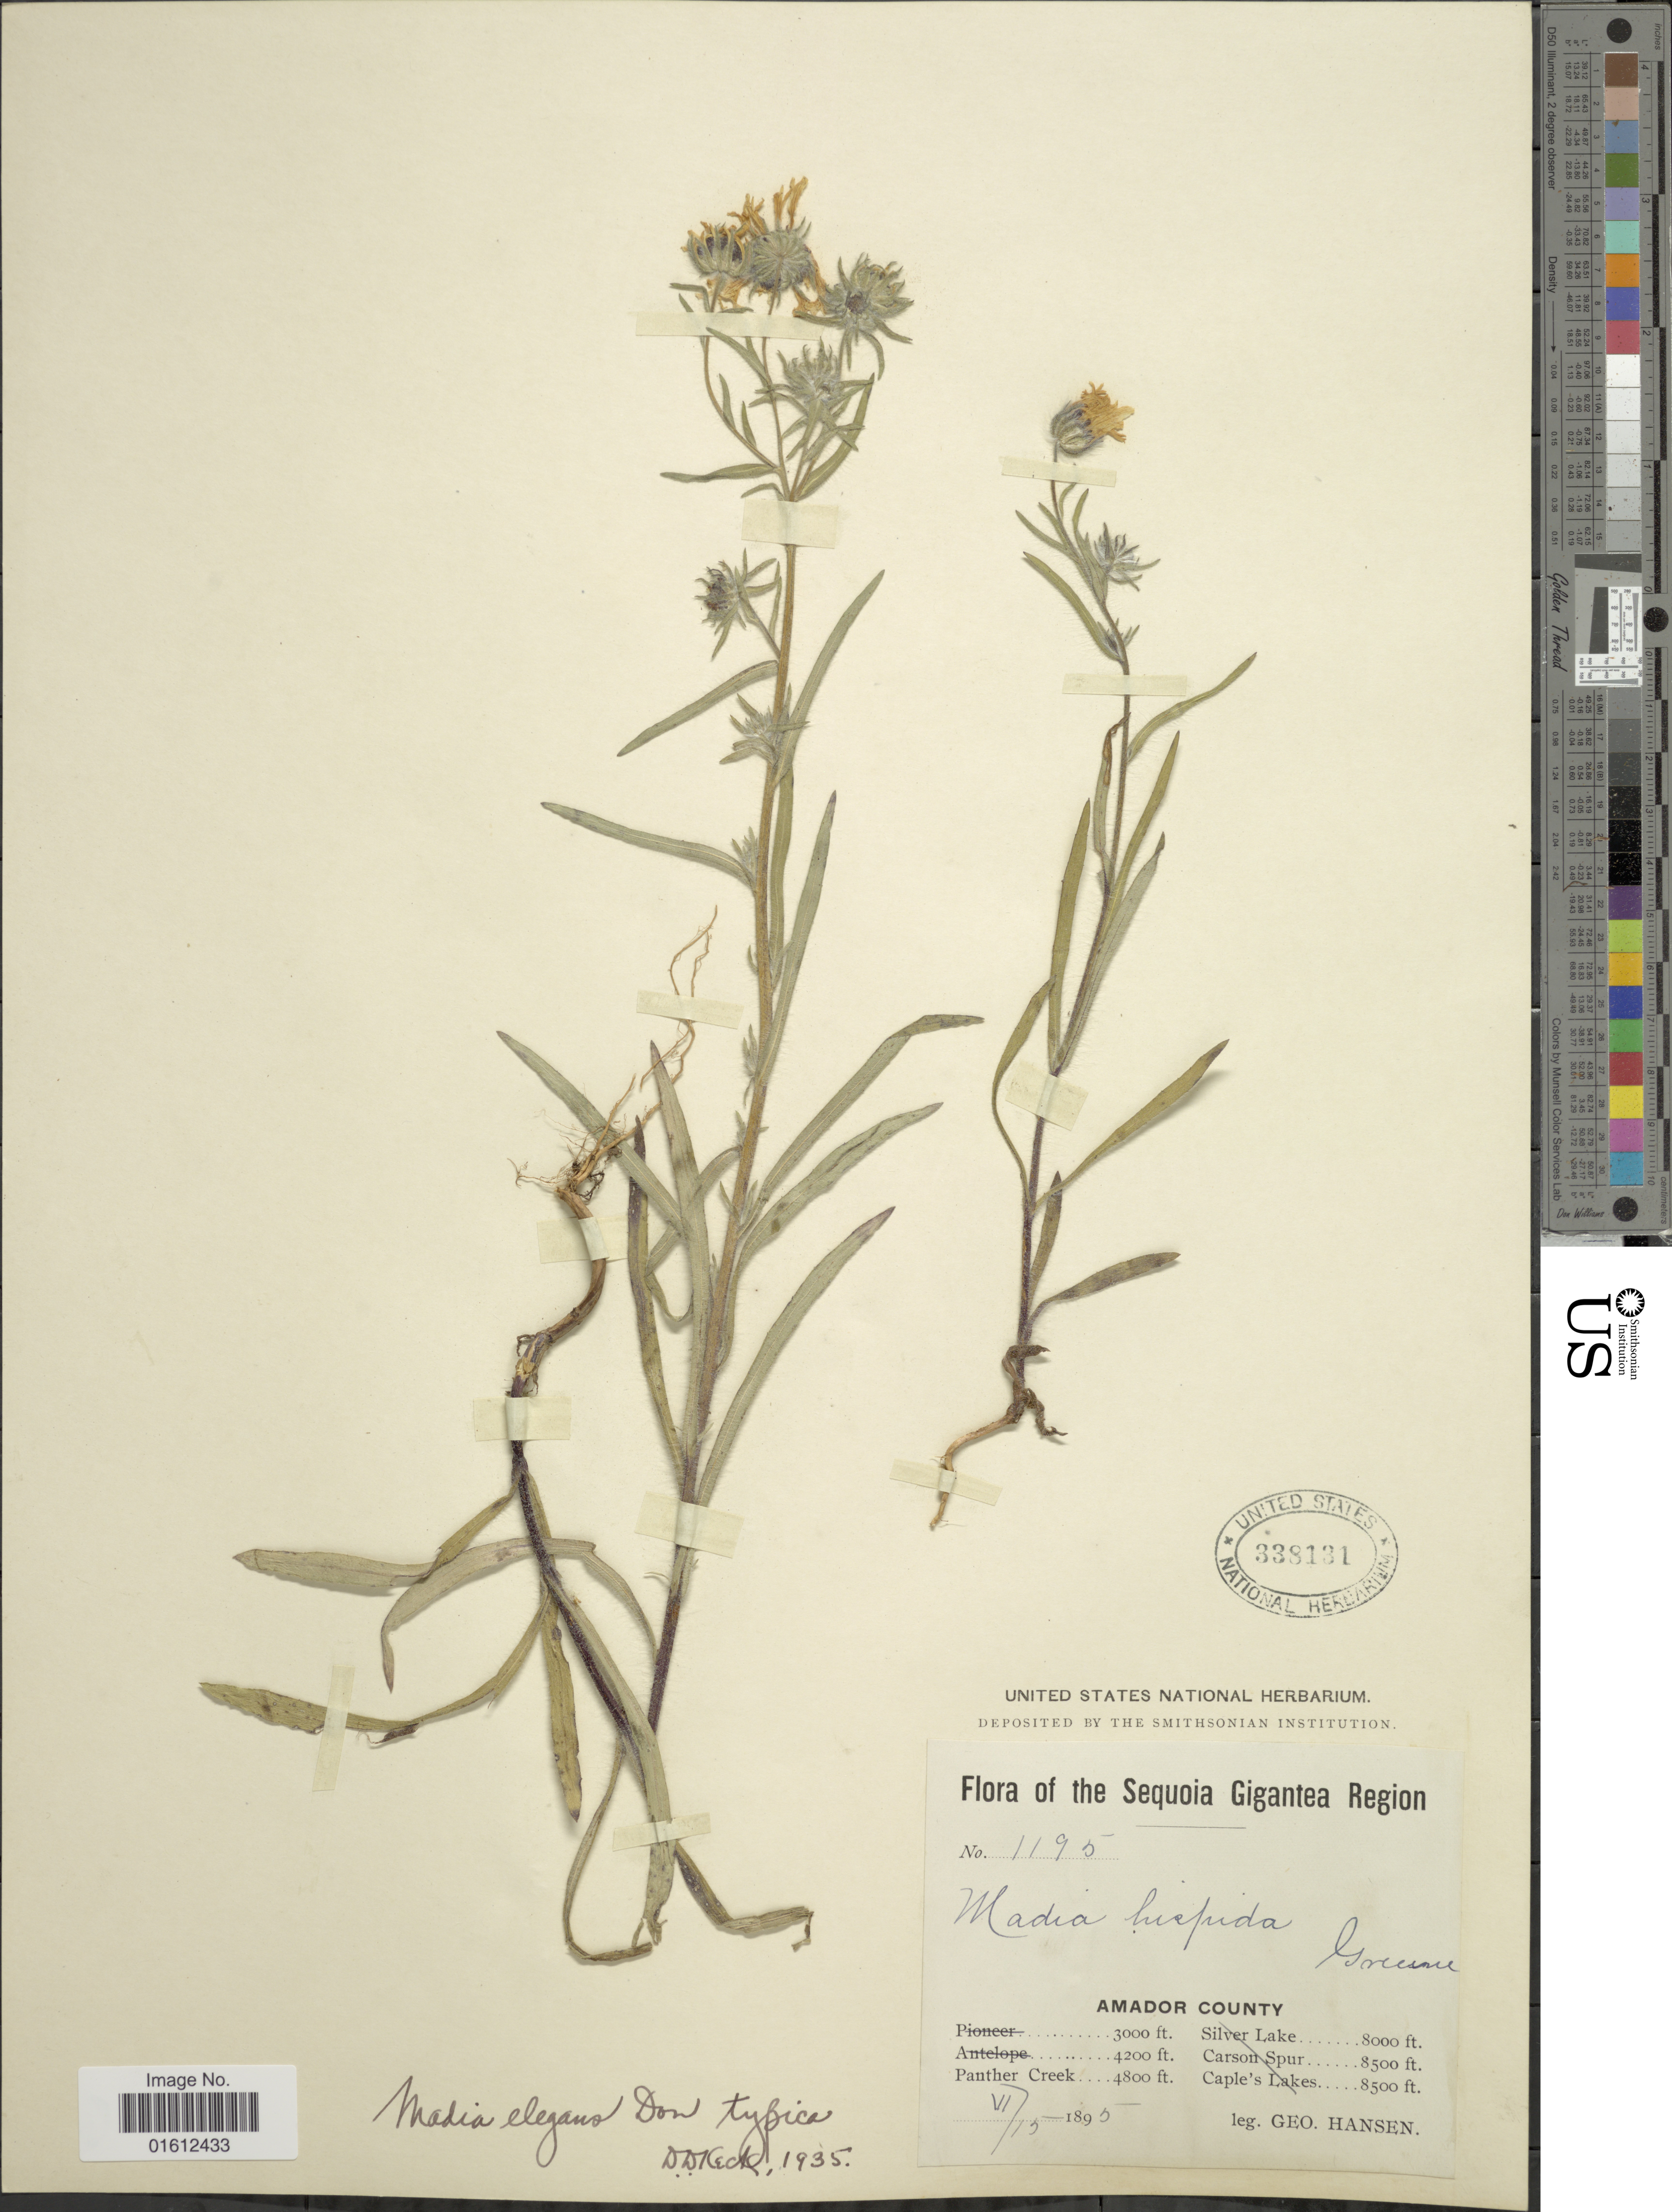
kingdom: Plantae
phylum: Tracheophyta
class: Magnoliopsida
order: Asterales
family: Asteraceae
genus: Madia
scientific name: Madia elegans subsp. elegans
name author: D. Don ex Lindl.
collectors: G. Hansen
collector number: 1195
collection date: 1895-06-15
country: United States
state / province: California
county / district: Amador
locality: Sequoia Gigantea Region. Amador County. Panther Creek.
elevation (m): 1463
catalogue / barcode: US 338131